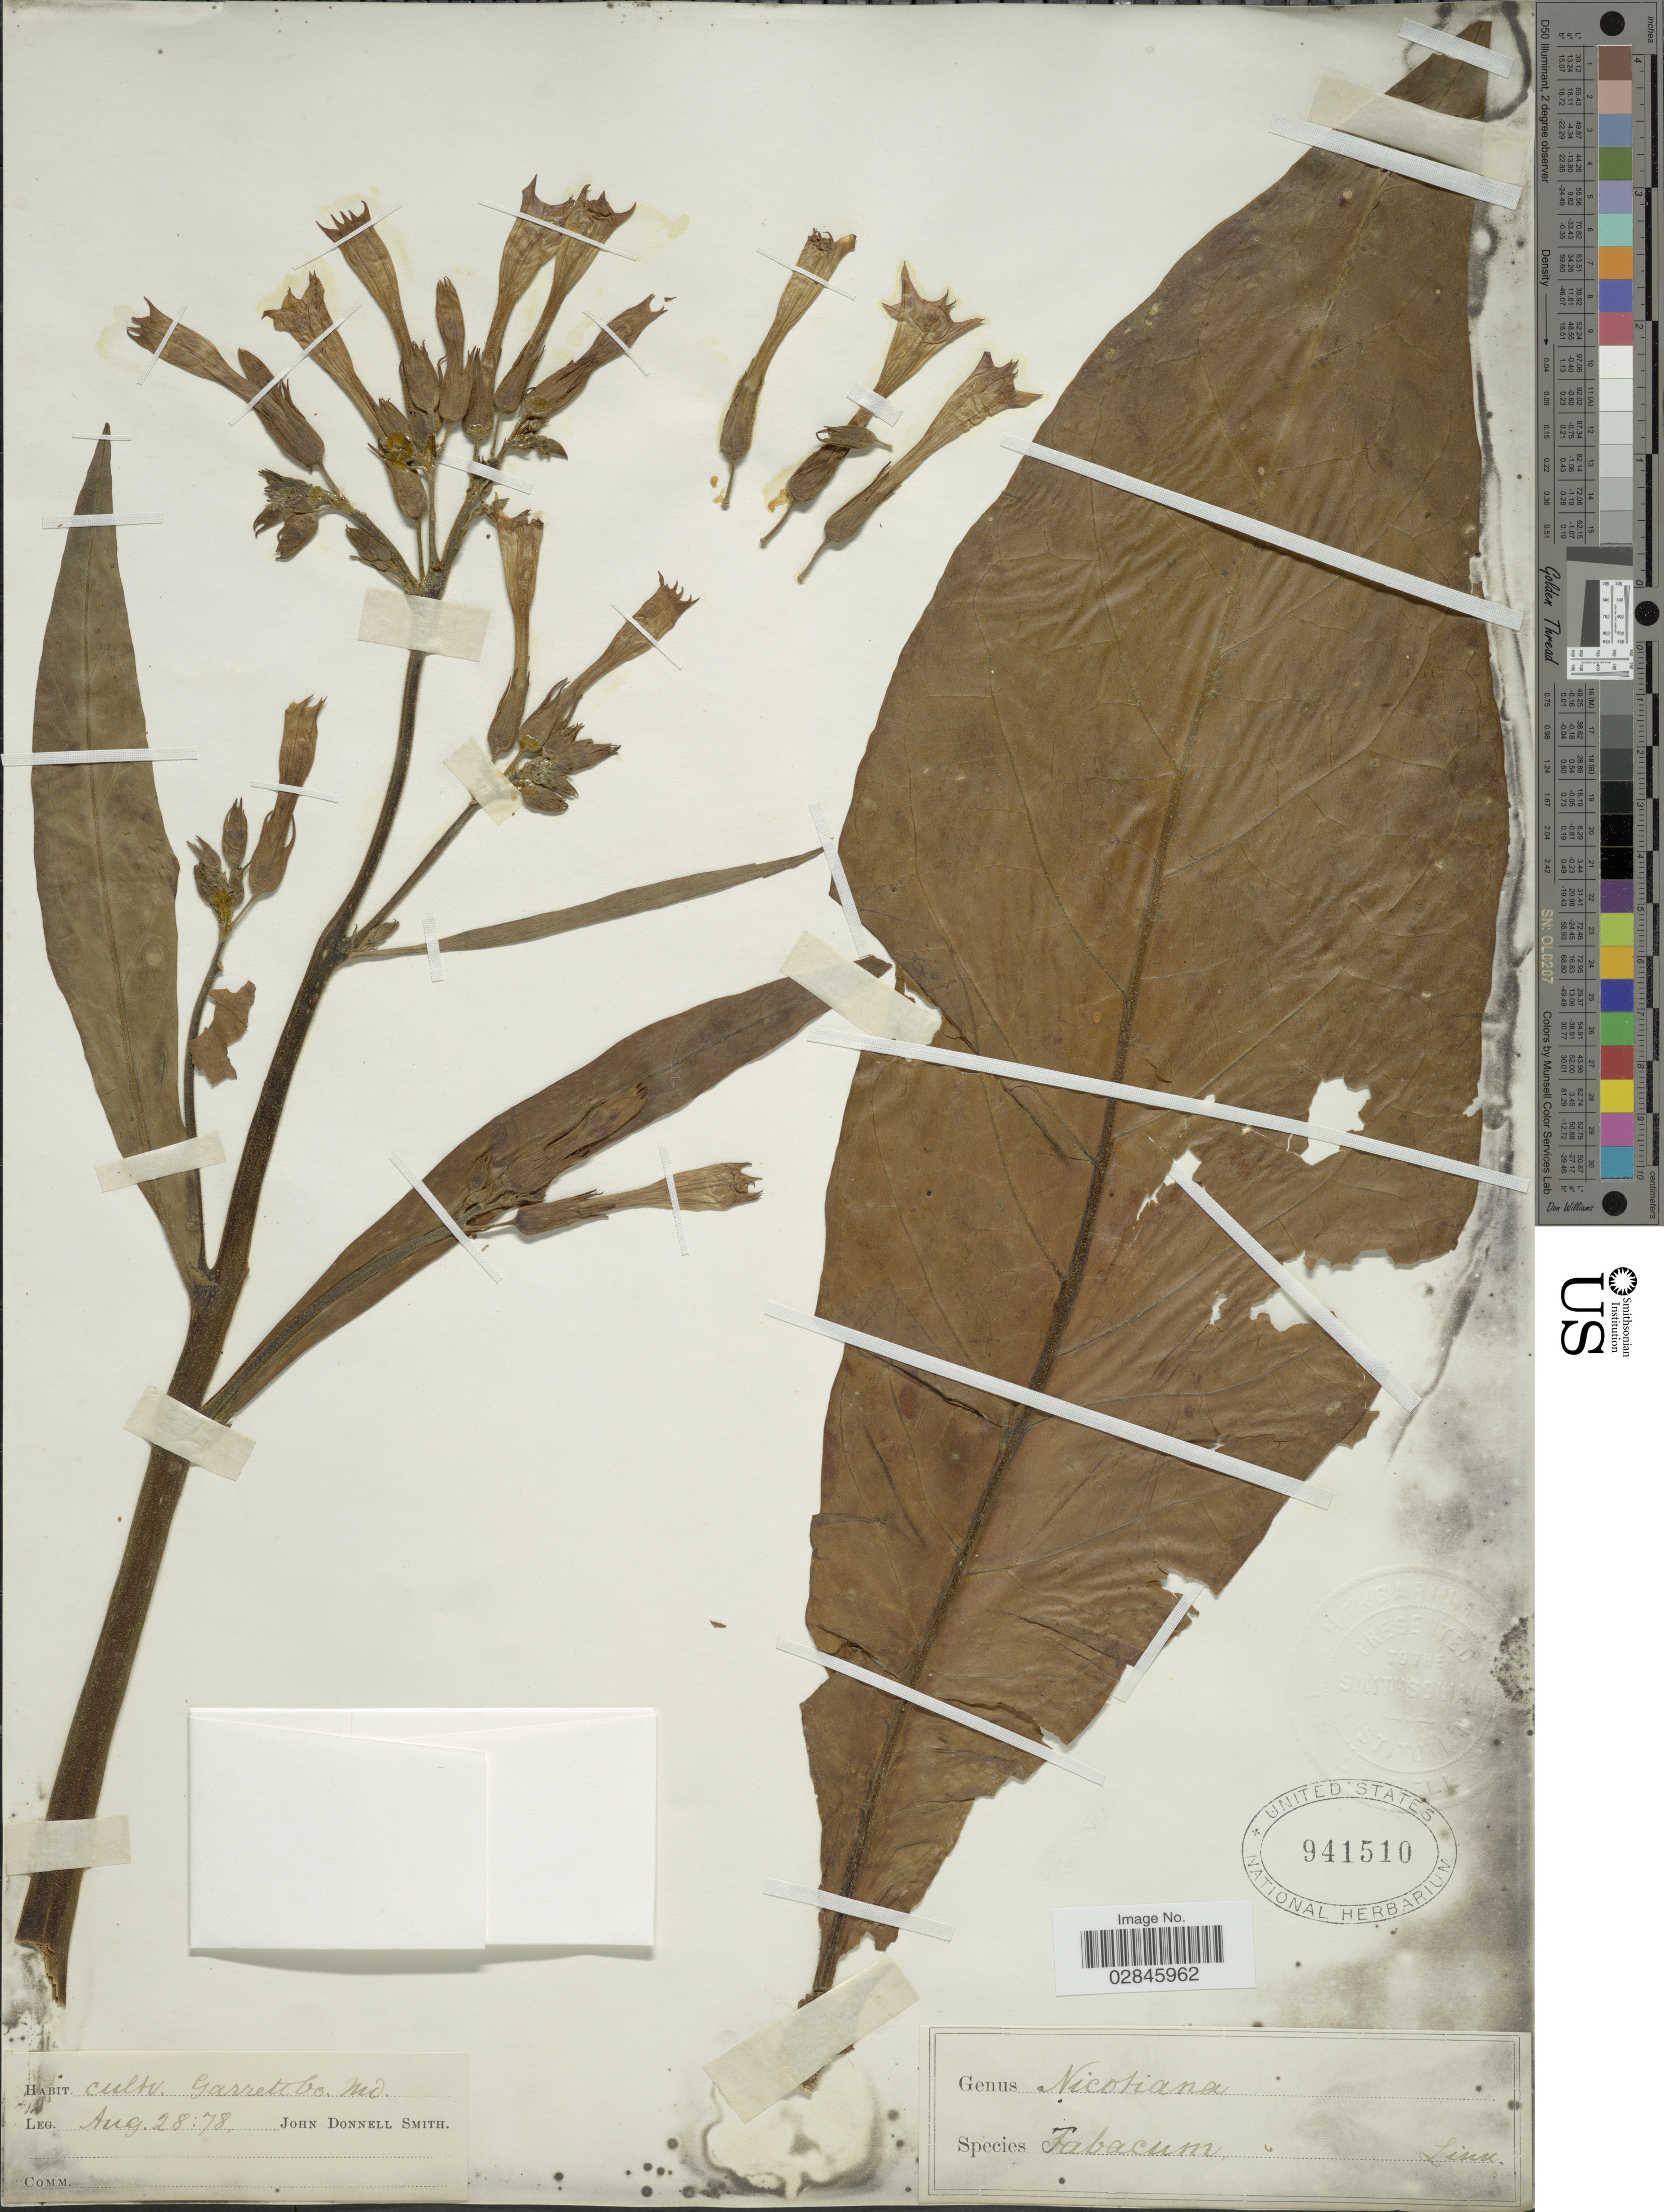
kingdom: Plantae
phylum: Tracheophyta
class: Magnoliopsida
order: Solanales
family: Solanaceae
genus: Nicotiana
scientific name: Nicotiana tabacum var. virginica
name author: (C. Agardh) Comes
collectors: J. Donnell Smith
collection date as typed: Transcribed d/m/y: 28/8/78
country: United States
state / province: Maryland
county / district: Garrett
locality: Garrett Co.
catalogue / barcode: US 941510